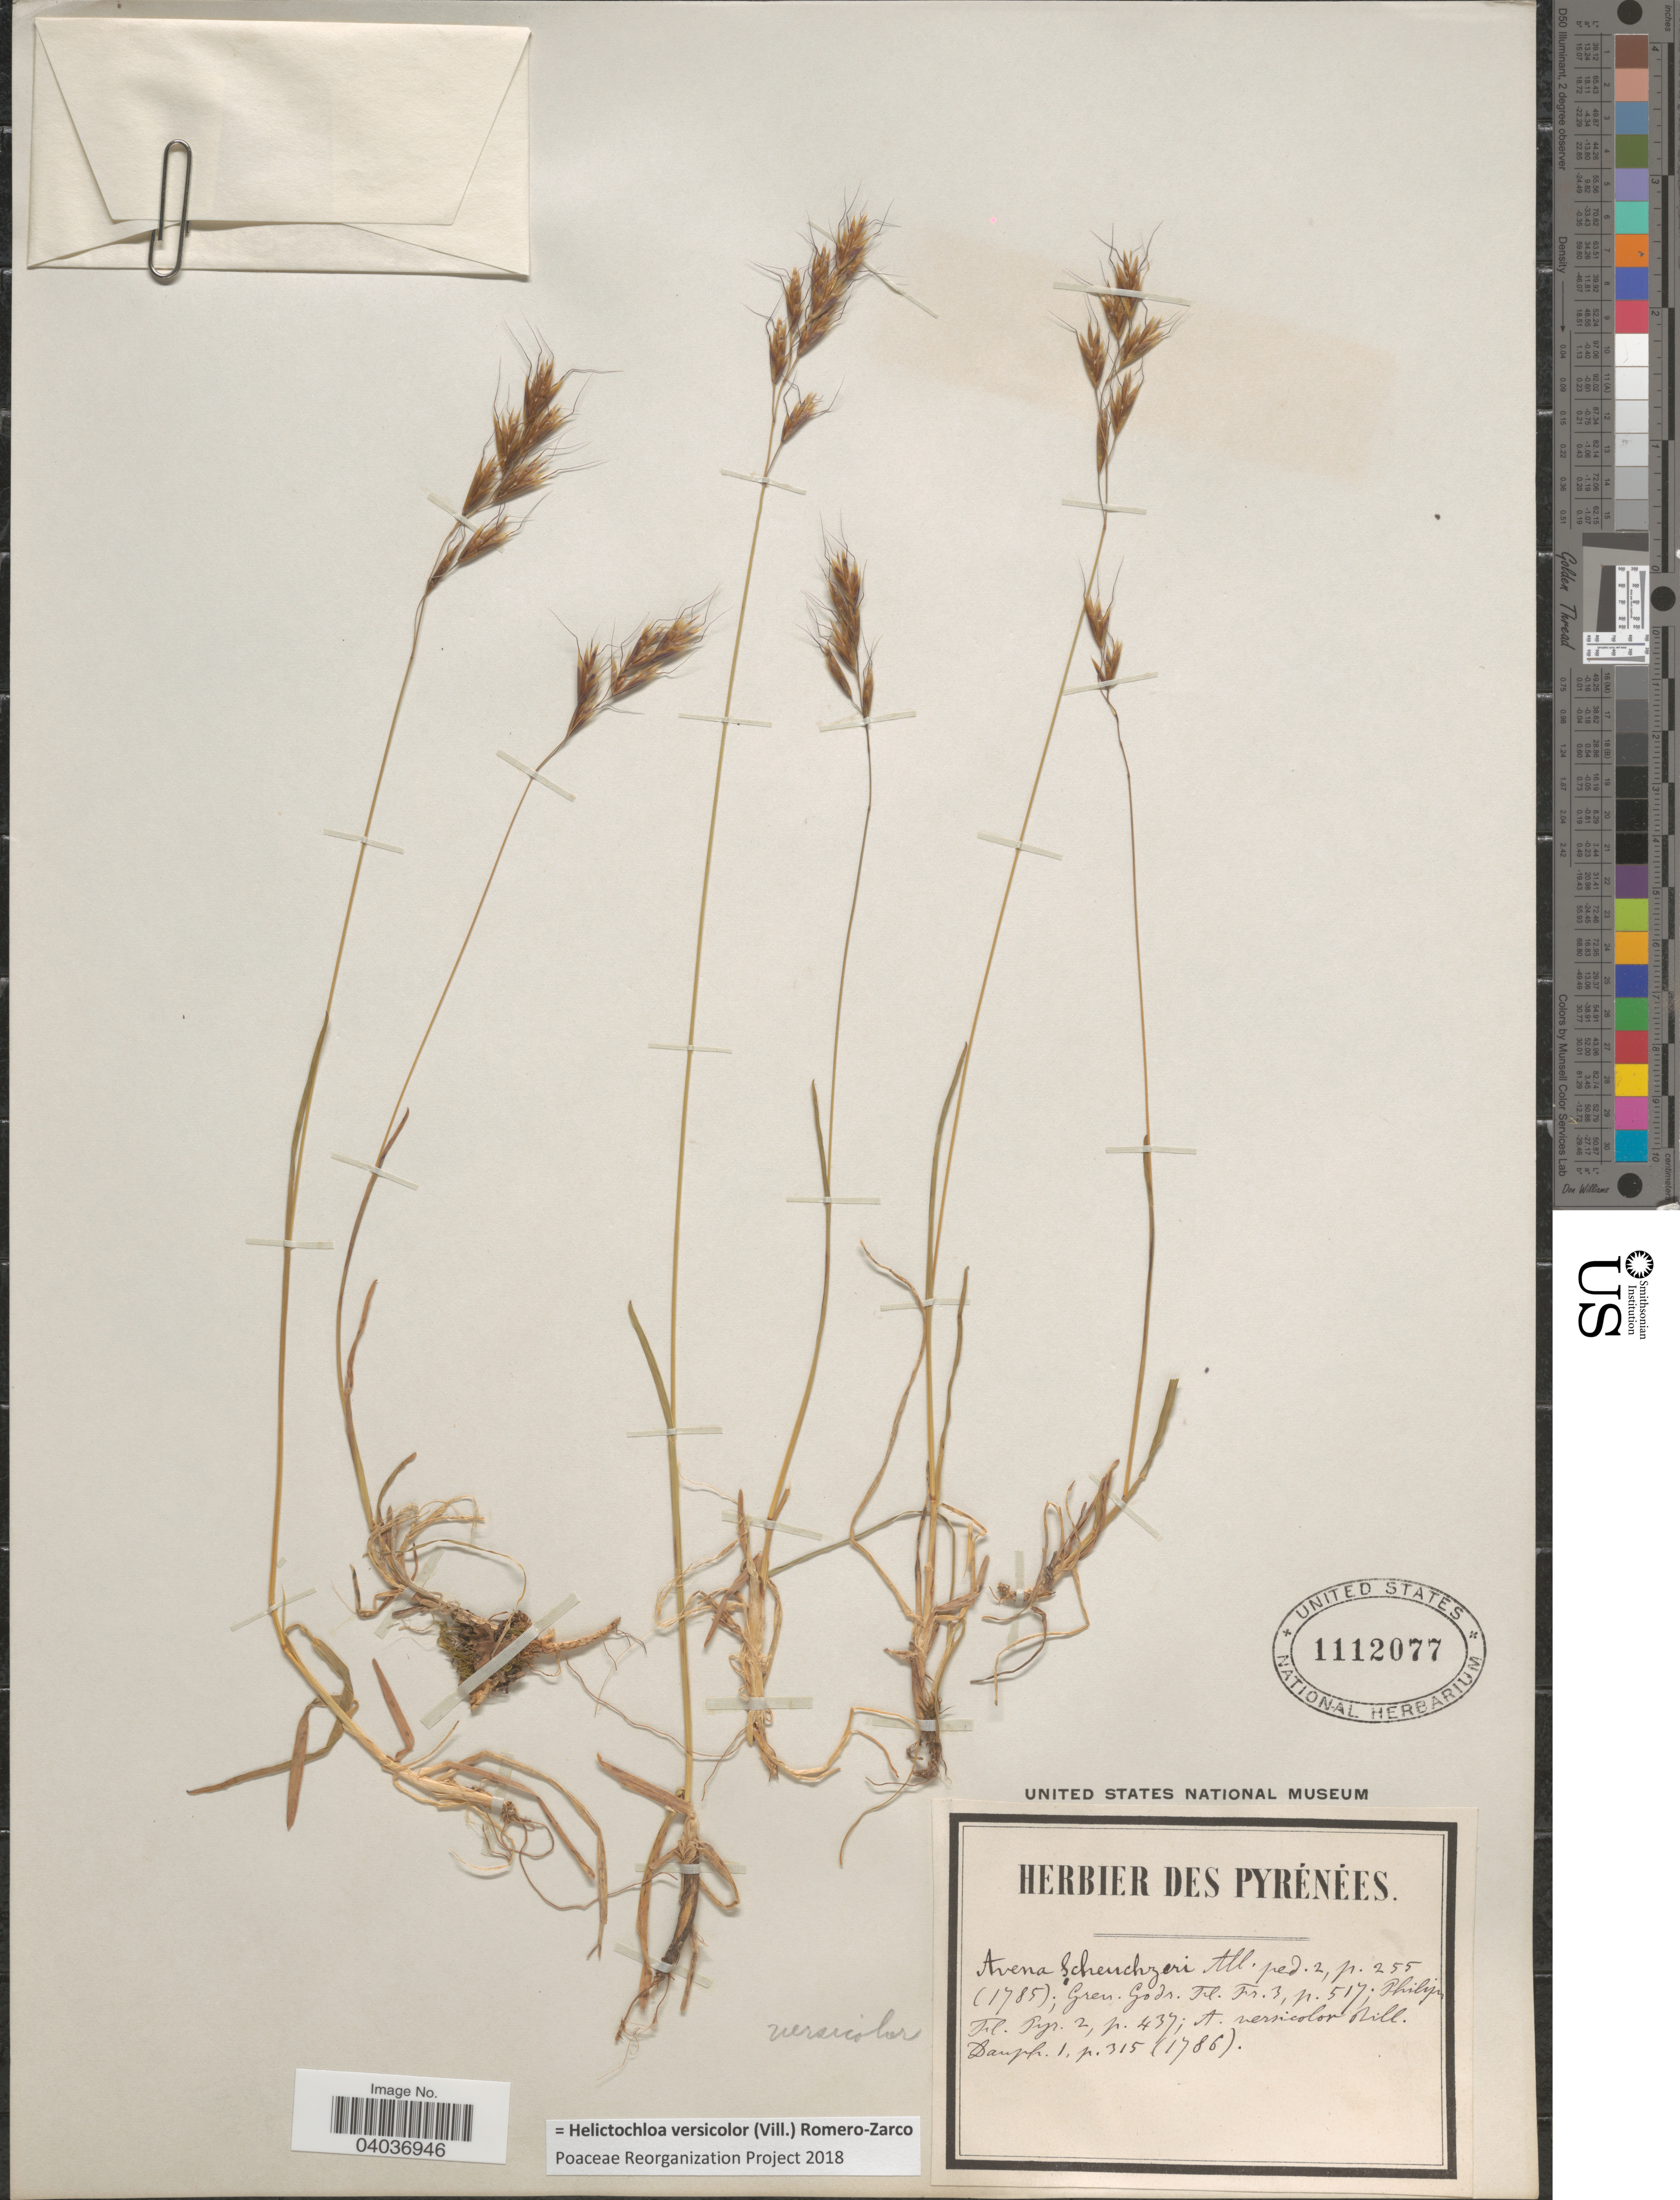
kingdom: Plantae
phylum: Tracheophyta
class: Liliopsida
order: Poales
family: Poaceae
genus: Helictochloa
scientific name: Helictochloa versicolor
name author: (Vill.) Romero Zarco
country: France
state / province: Occitanie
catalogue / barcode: US 1112077